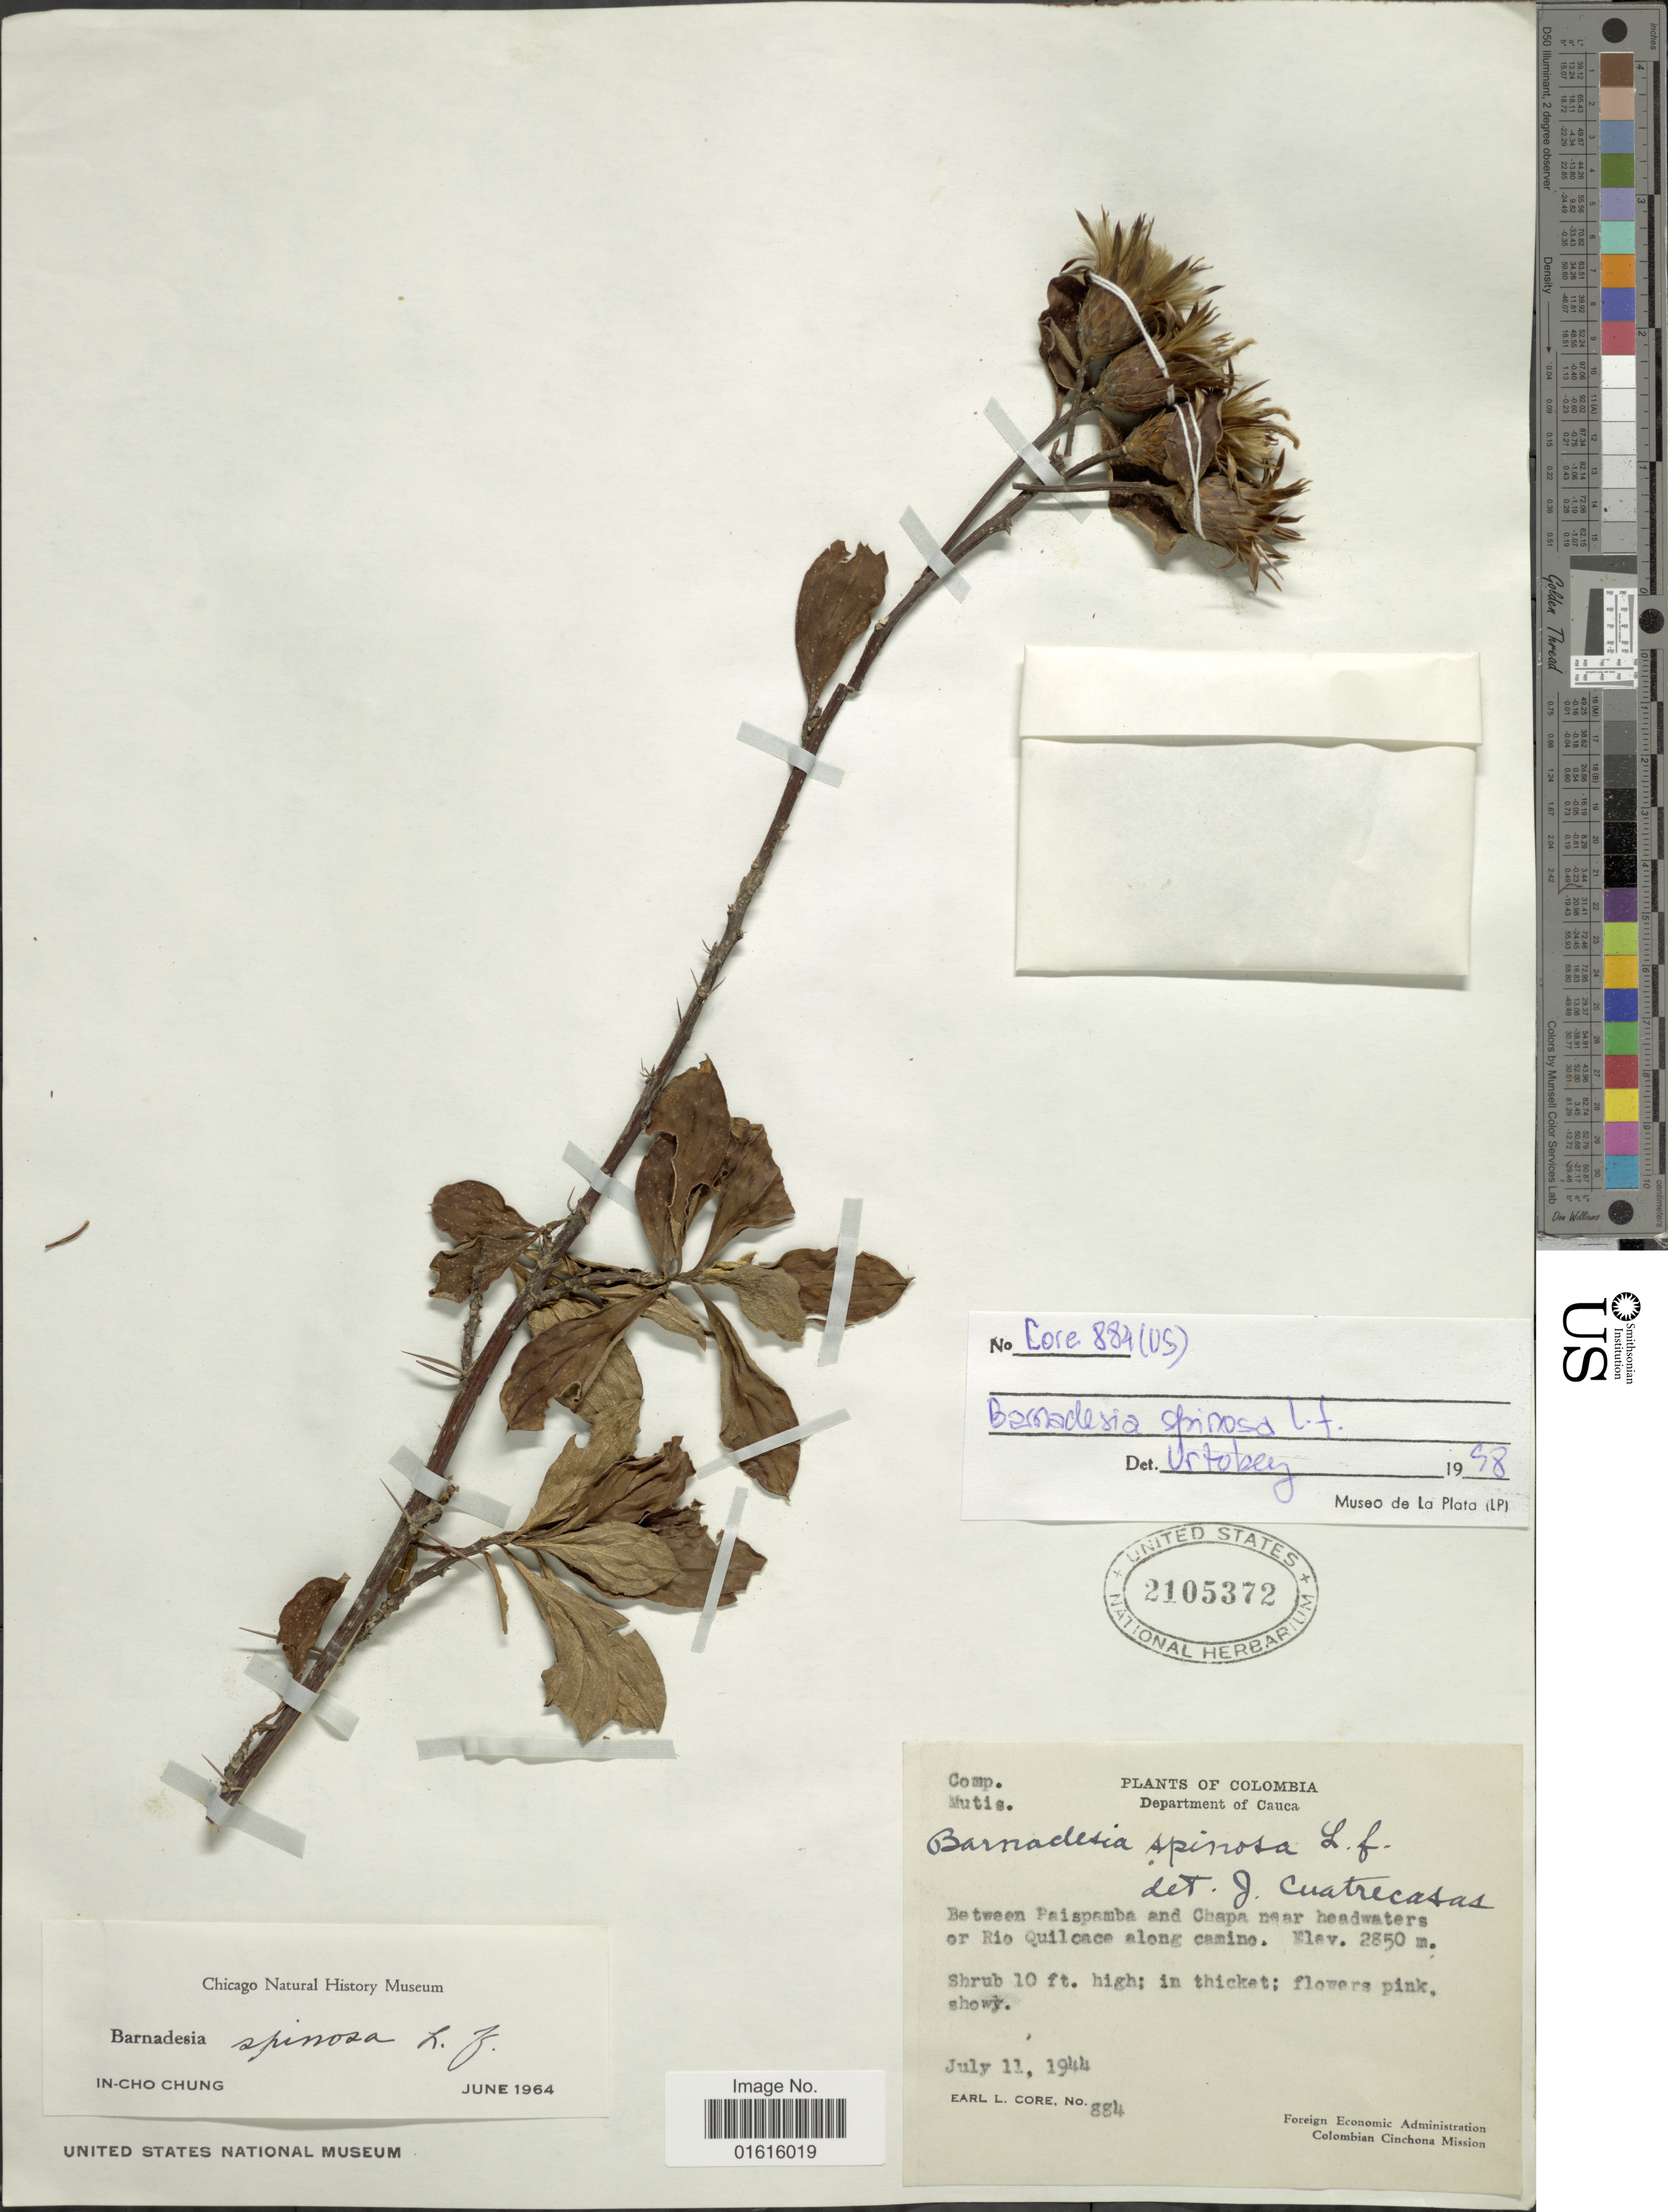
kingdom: Plantae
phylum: Tracheophyta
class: Magnoliopsida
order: Asterales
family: Asteraceae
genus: Barnadesia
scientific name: Barnadesia spinosa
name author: L. f.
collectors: E. L. Core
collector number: gg4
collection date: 1944-07-11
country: Colombia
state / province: Cauca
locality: Between Pasipamba and Chapa near headwaters or Rio Quilcace along camino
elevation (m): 2850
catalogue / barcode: US 2105372